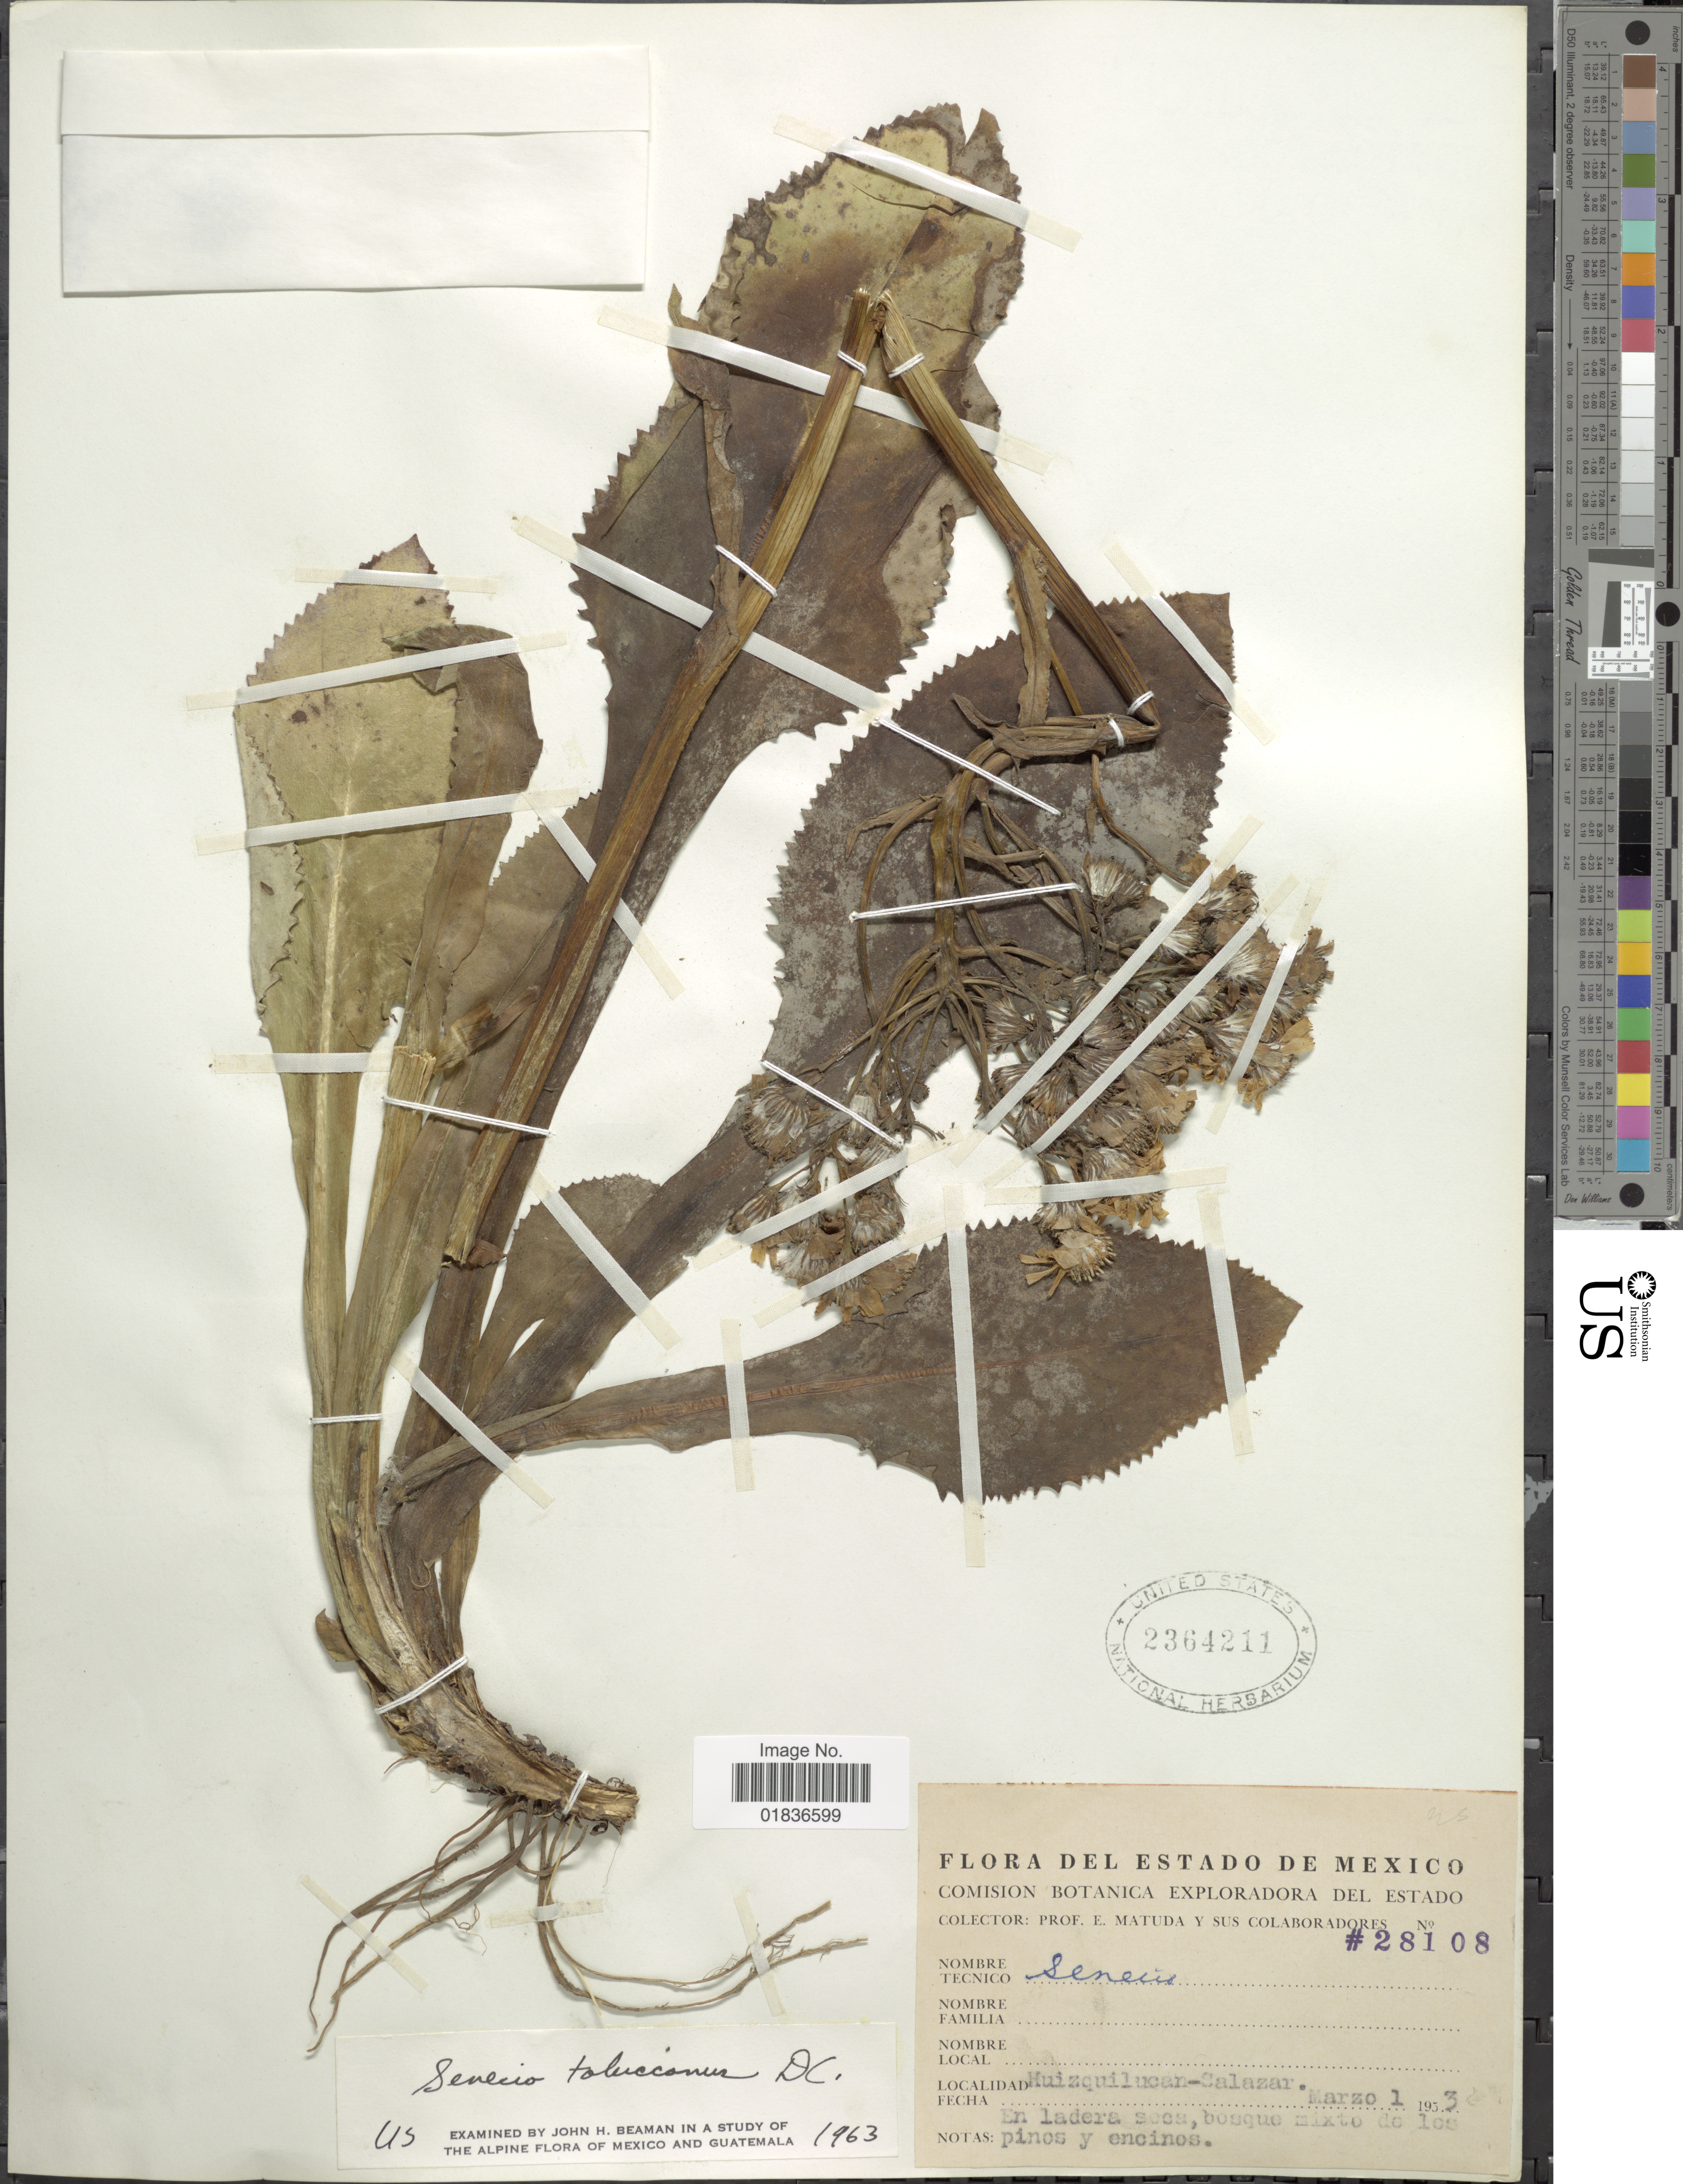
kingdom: Plantae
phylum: Tracheophyta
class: Magnoliopsida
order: Asterales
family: Asteraceae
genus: Senecio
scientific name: Senecio toluccanus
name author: DC.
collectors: E. Matuda & et al.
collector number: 28108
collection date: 1953-03-01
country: Mexico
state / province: México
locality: Huizquilucan-Salazar.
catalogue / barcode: US 2364211